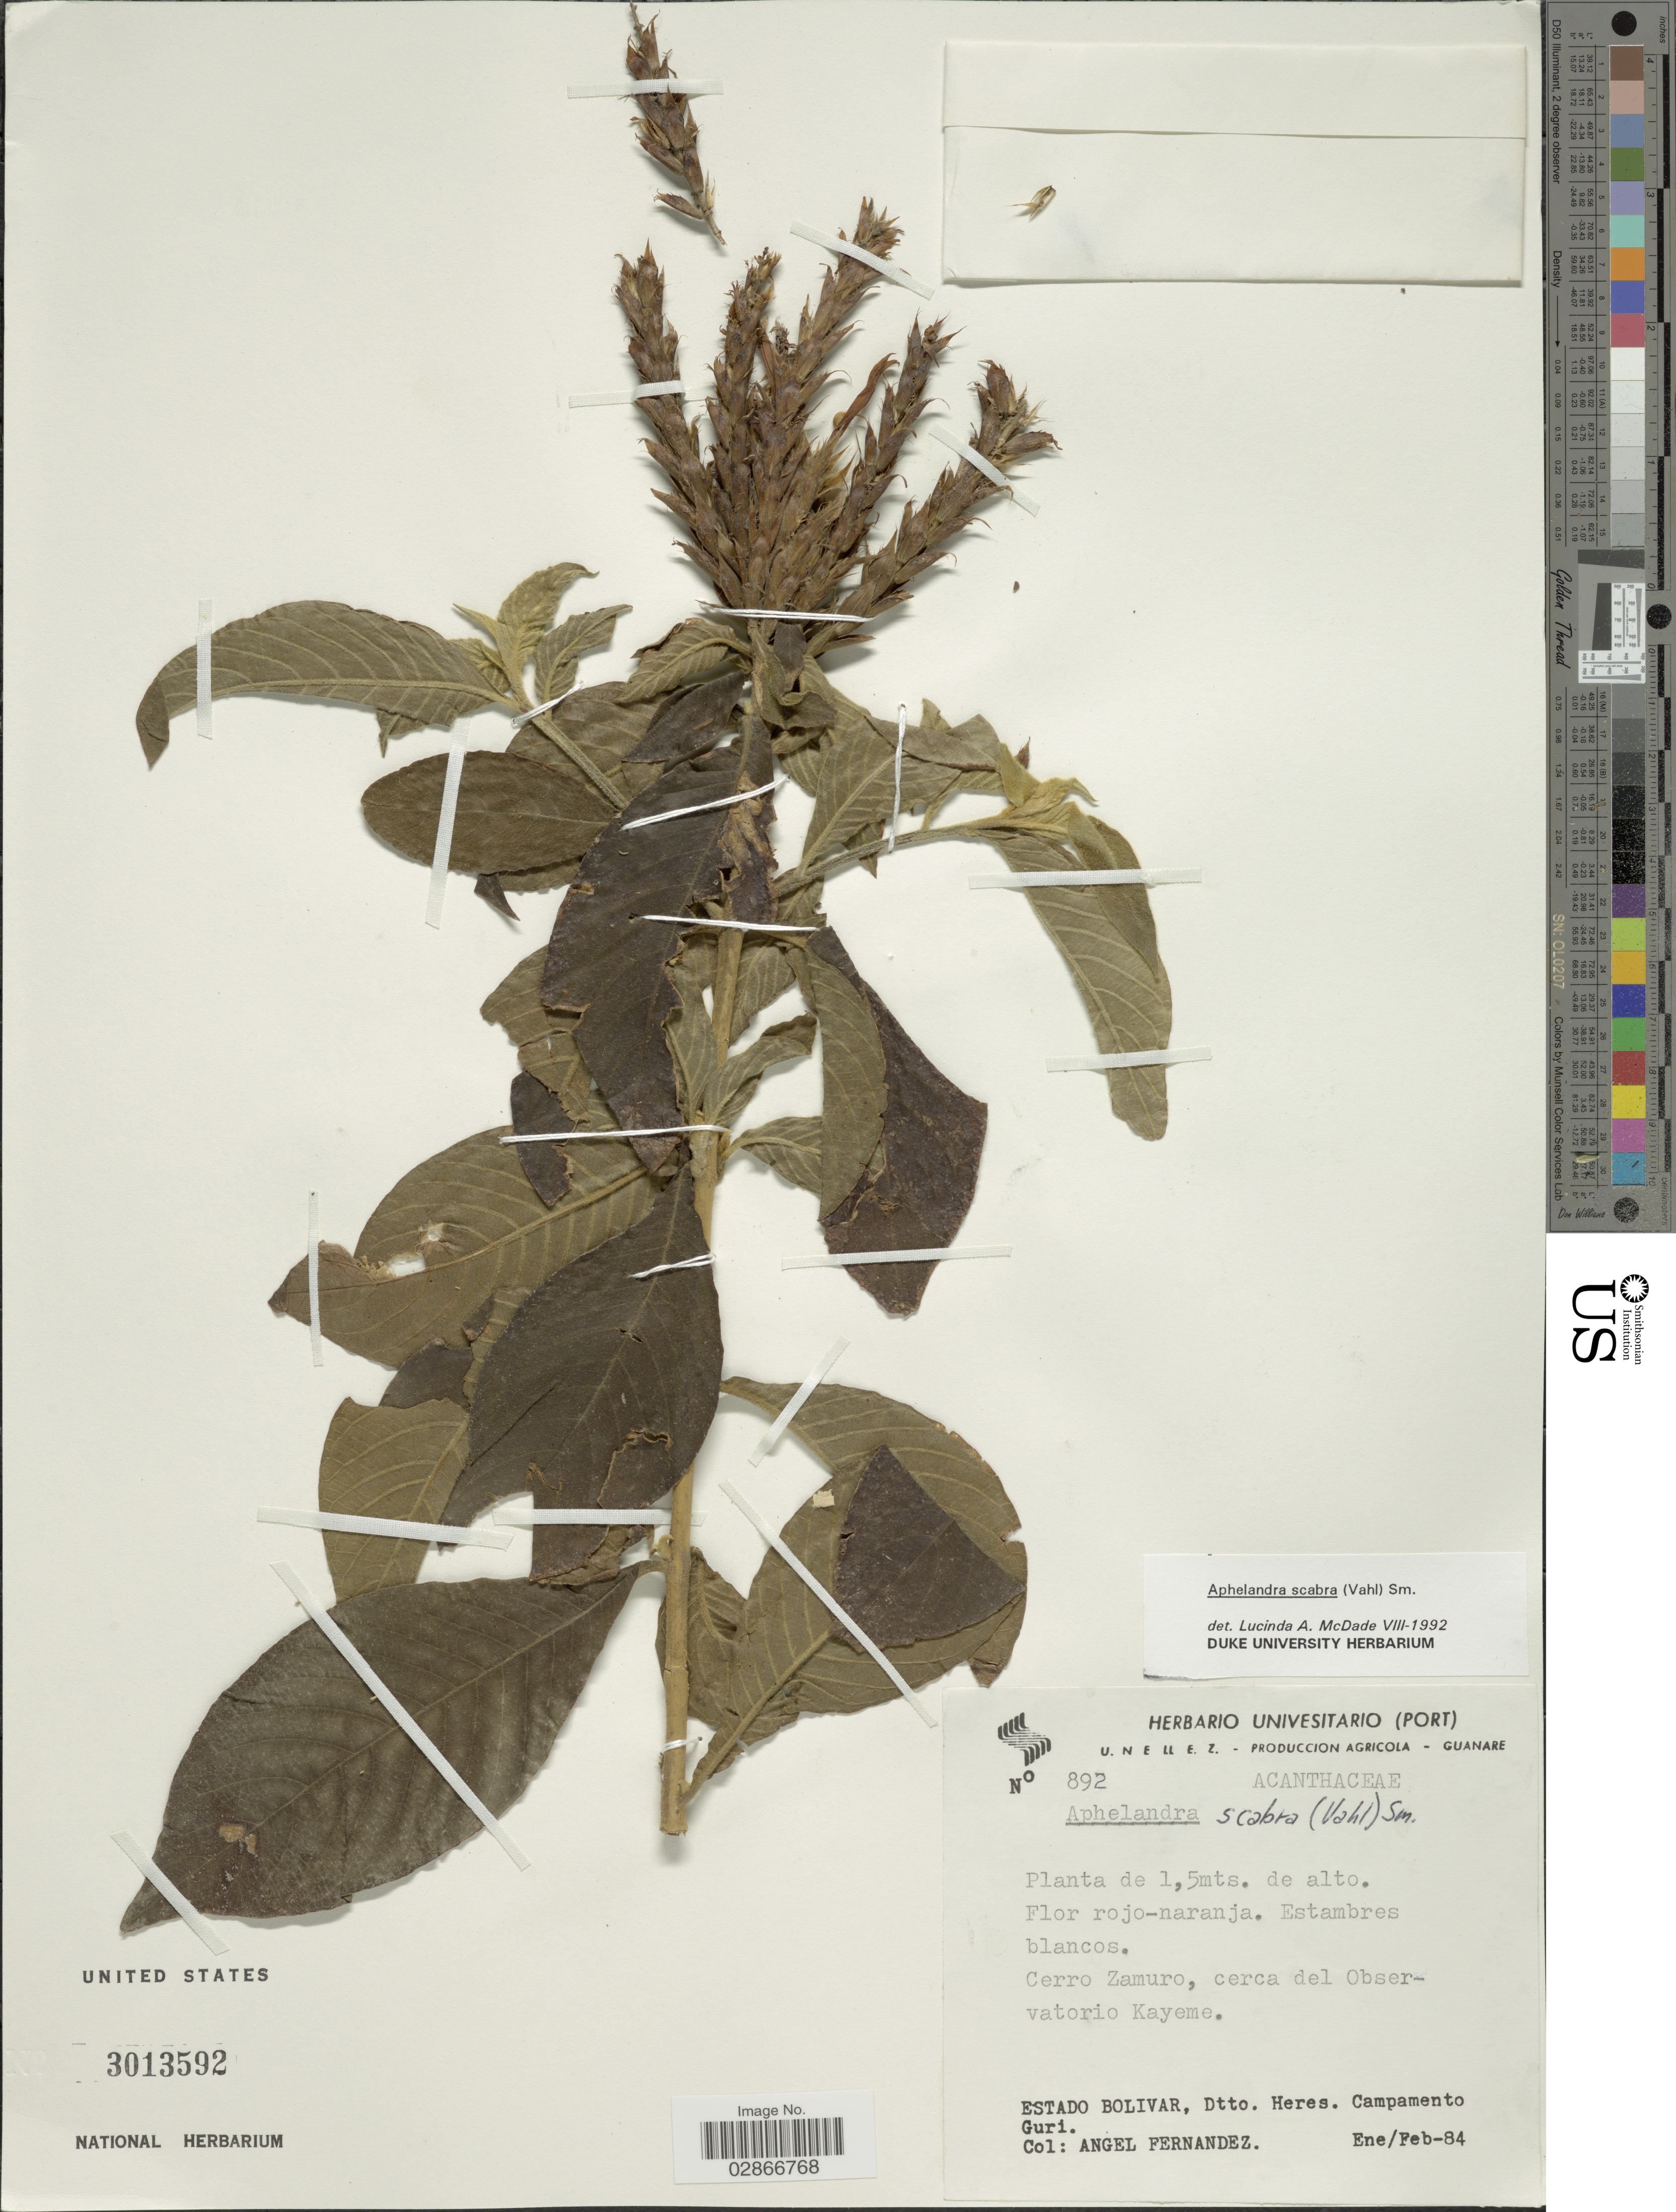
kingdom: Plantae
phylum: Tracheophyta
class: Magnoliopsida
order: Lamiales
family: Acanthaceae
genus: Aphelandra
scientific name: Aphelandra deppeana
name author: Schltdl. & Cham.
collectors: Á. Fernández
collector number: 892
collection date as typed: Transcribed d/m/y: /1/84 to /2/84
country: Venezuela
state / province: Bolivar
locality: Cerro Zamuro, cerca del Observatorio Kayeme, Dtto. Heres. Campamento Guri.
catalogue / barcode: US 3013592